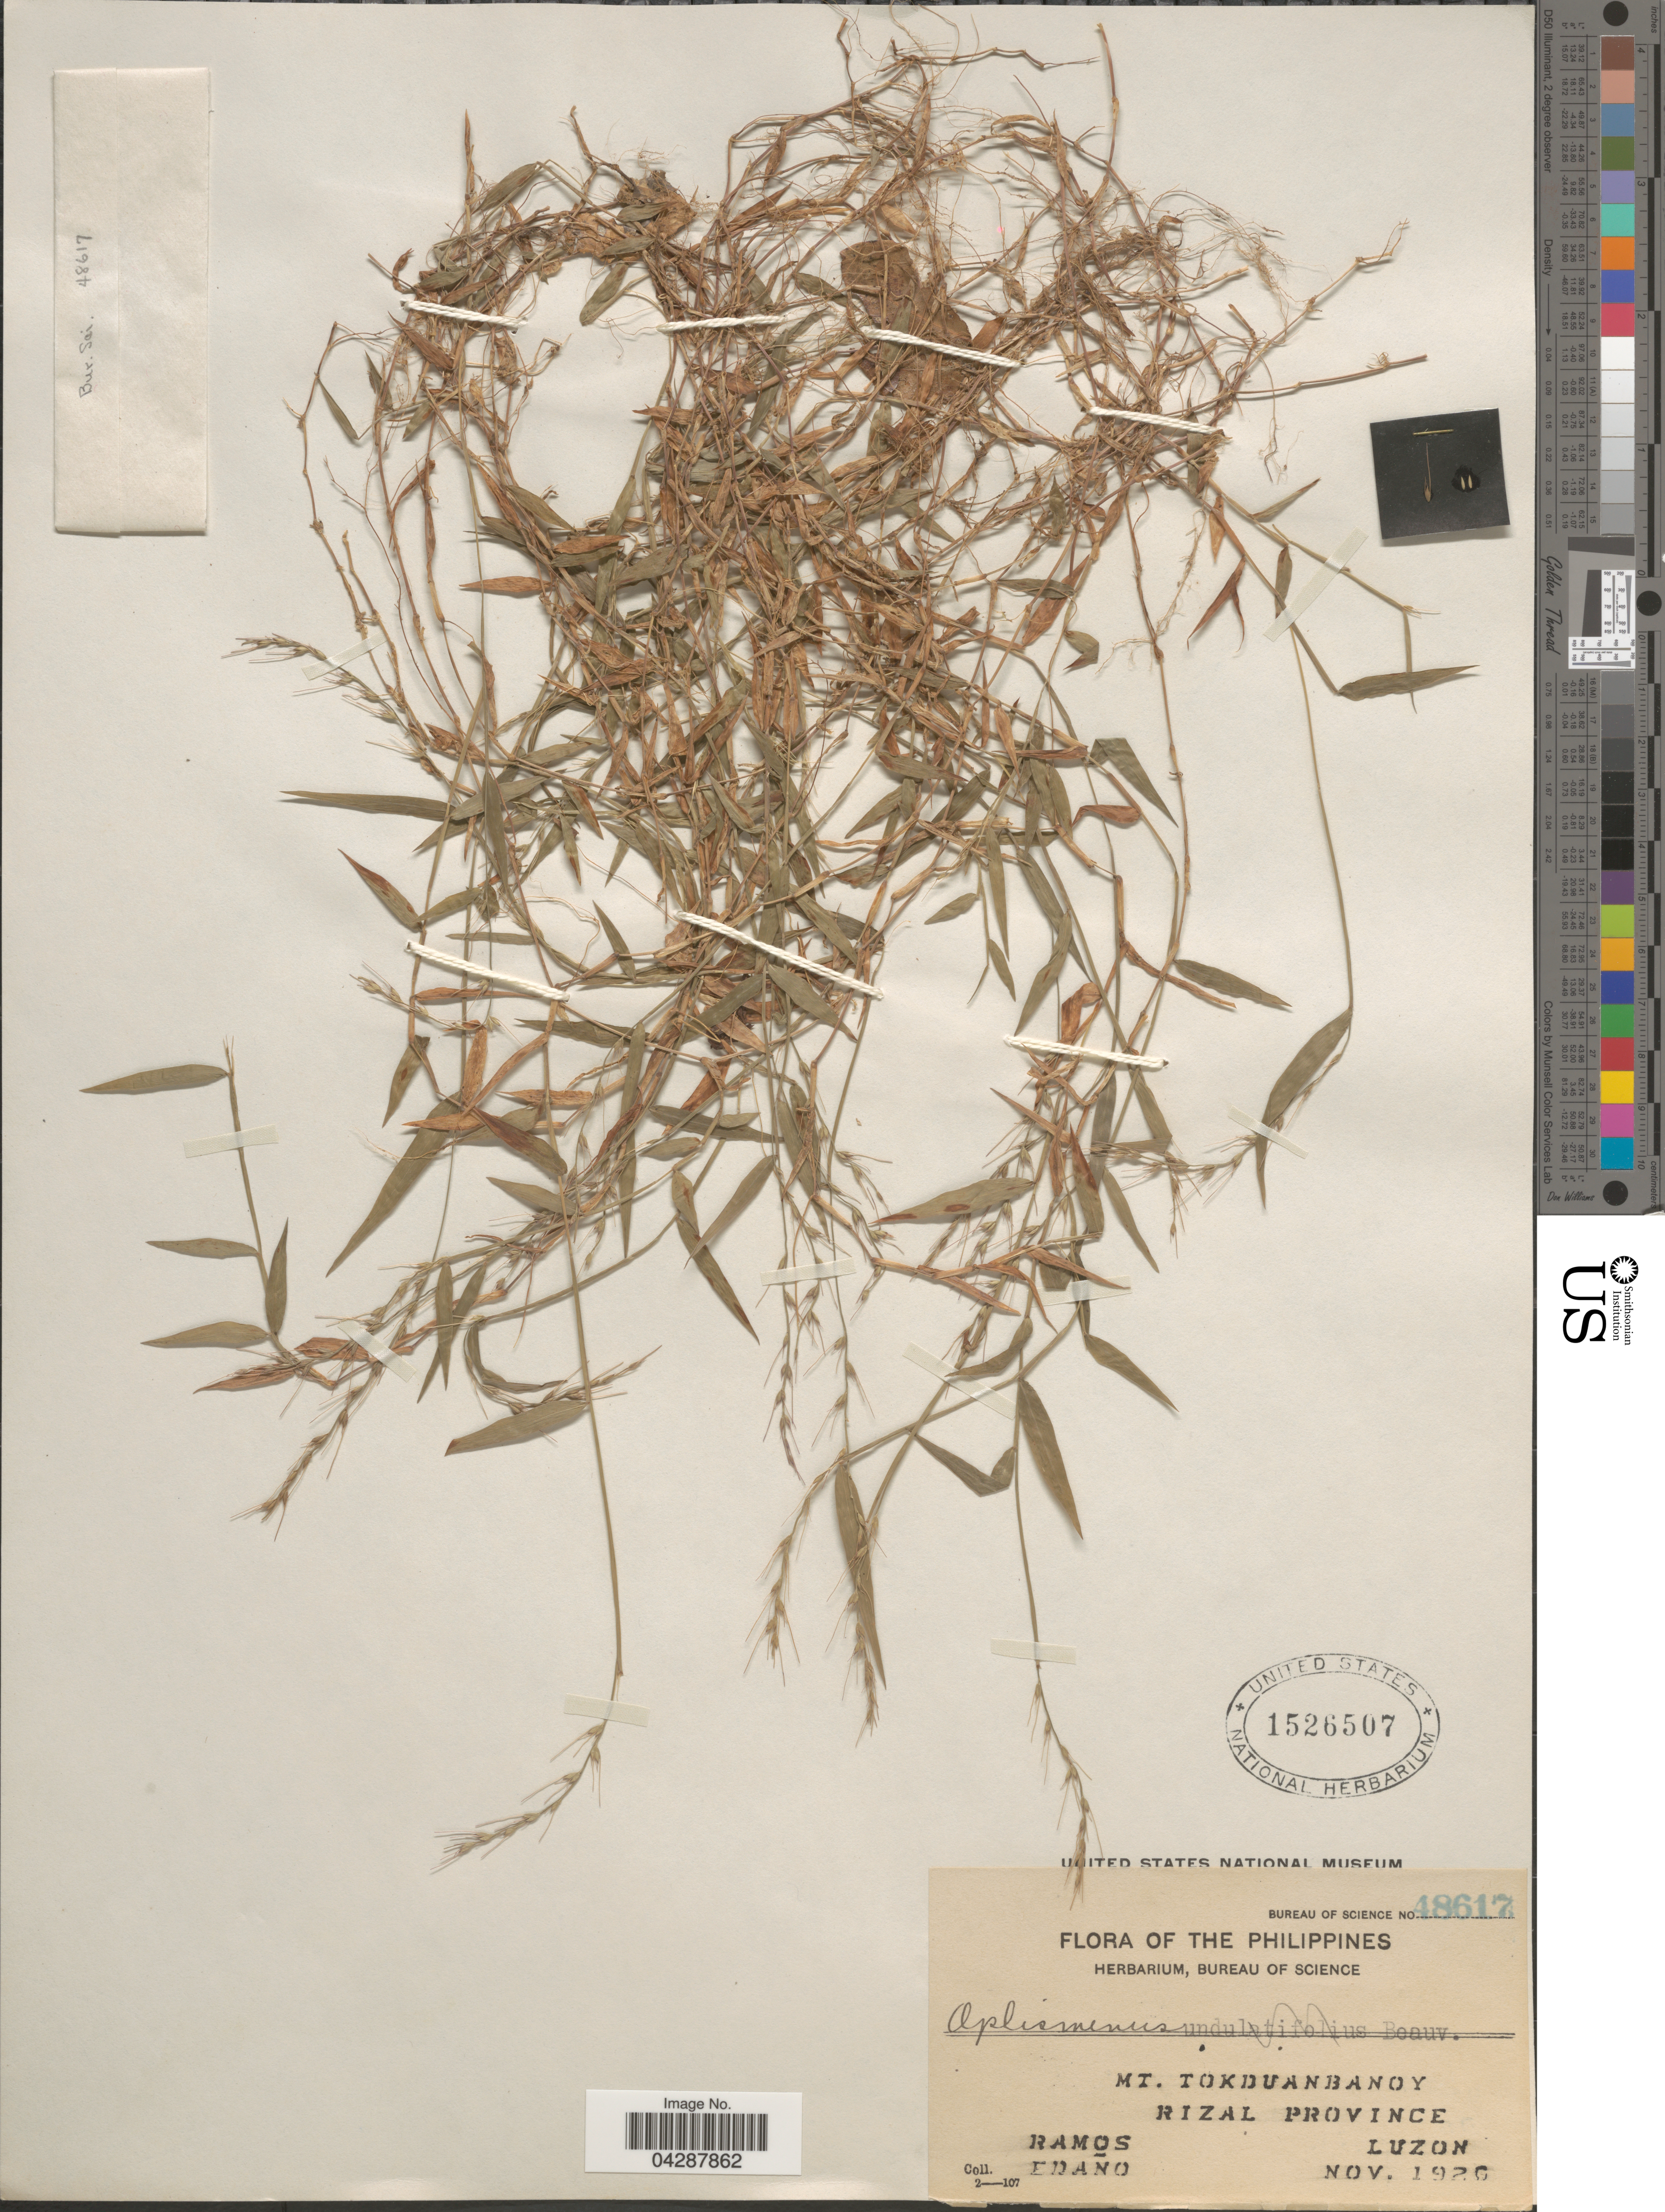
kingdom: Plantae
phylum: Tracheophyta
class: Liliopsida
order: Poales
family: Poaceae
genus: Oplismenus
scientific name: Oplismenus sp.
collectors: -. Ramos & -. Edano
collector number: Bureau of Science 48617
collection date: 1920-11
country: Philippines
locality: Mt. Tokduanbanoy. Rizal Province. Luzon.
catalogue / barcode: US 1526507